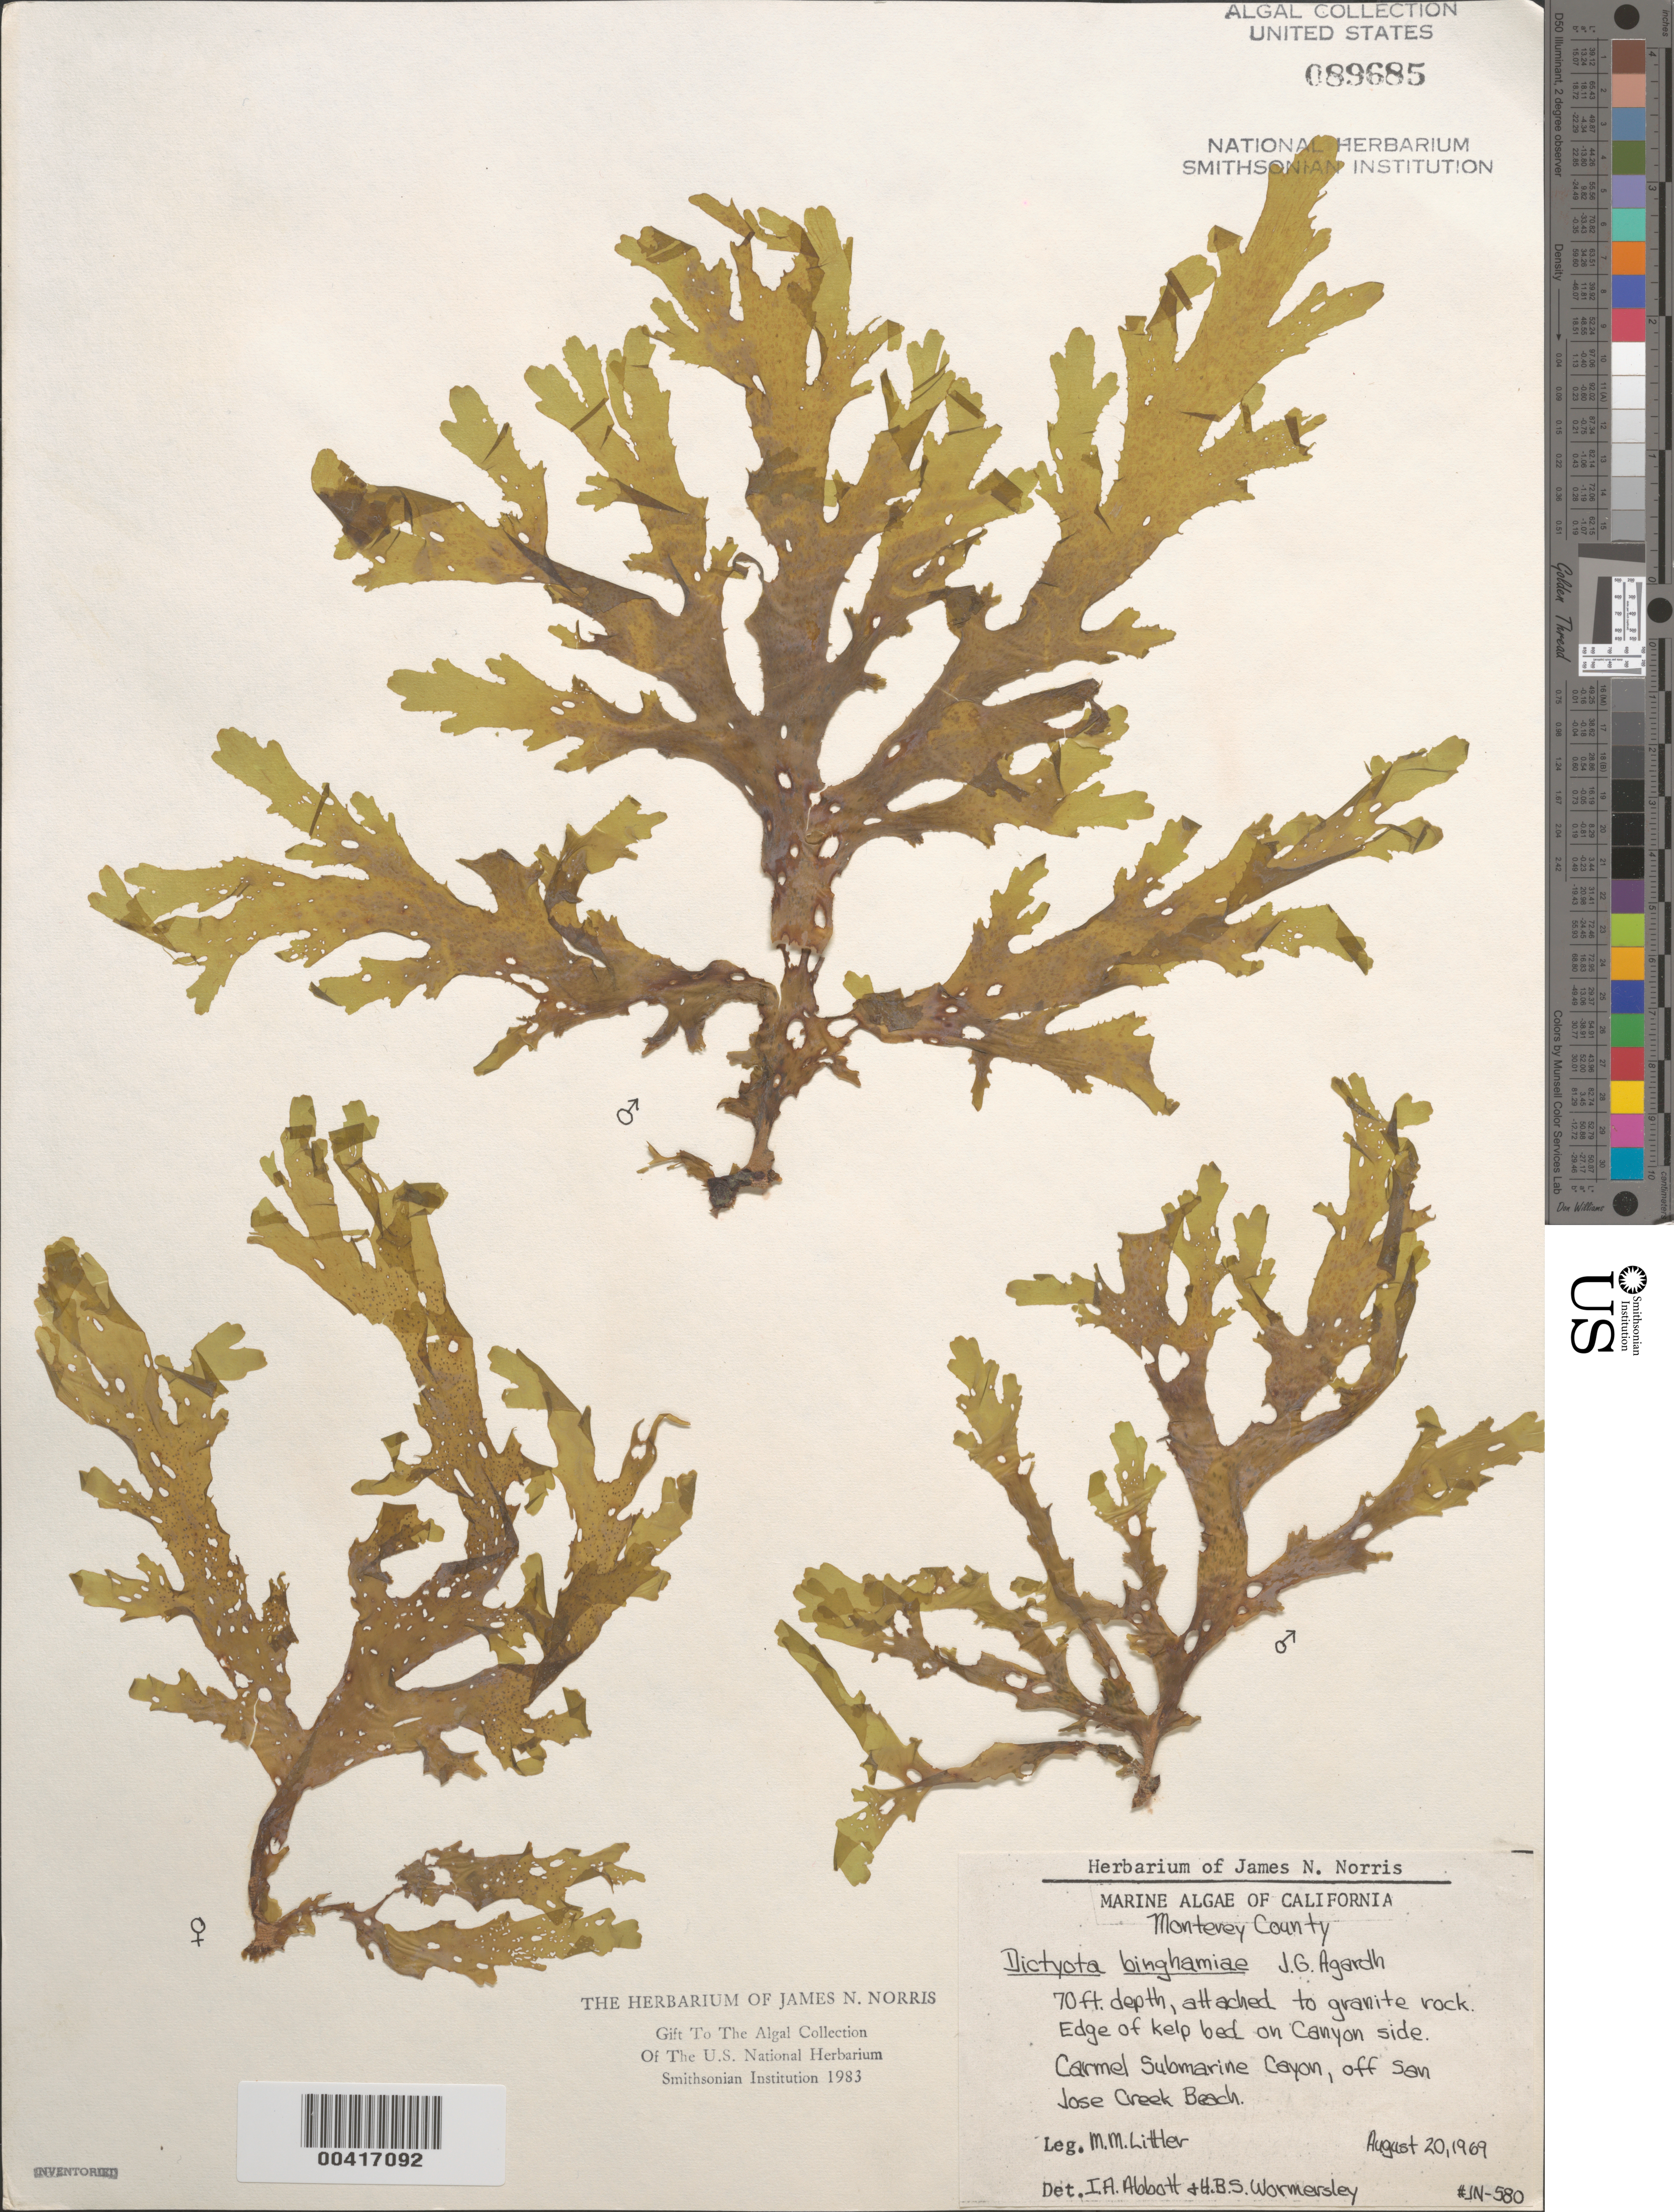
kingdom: Chromista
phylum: Ochrophyta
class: Phaeophyceae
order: Dictyotales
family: Dictyotaceae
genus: Dictyota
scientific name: Dictyota binghamiae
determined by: Abbott, I. A.; Womersley, H. B.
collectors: M. M. Littler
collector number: Jn-580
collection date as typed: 20 Aug 1969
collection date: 1969-08-20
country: United States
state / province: California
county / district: Monterey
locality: Carmel Submarine Canyon, off Monastery Beach (San Jose Creek Beach)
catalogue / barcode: US 89685